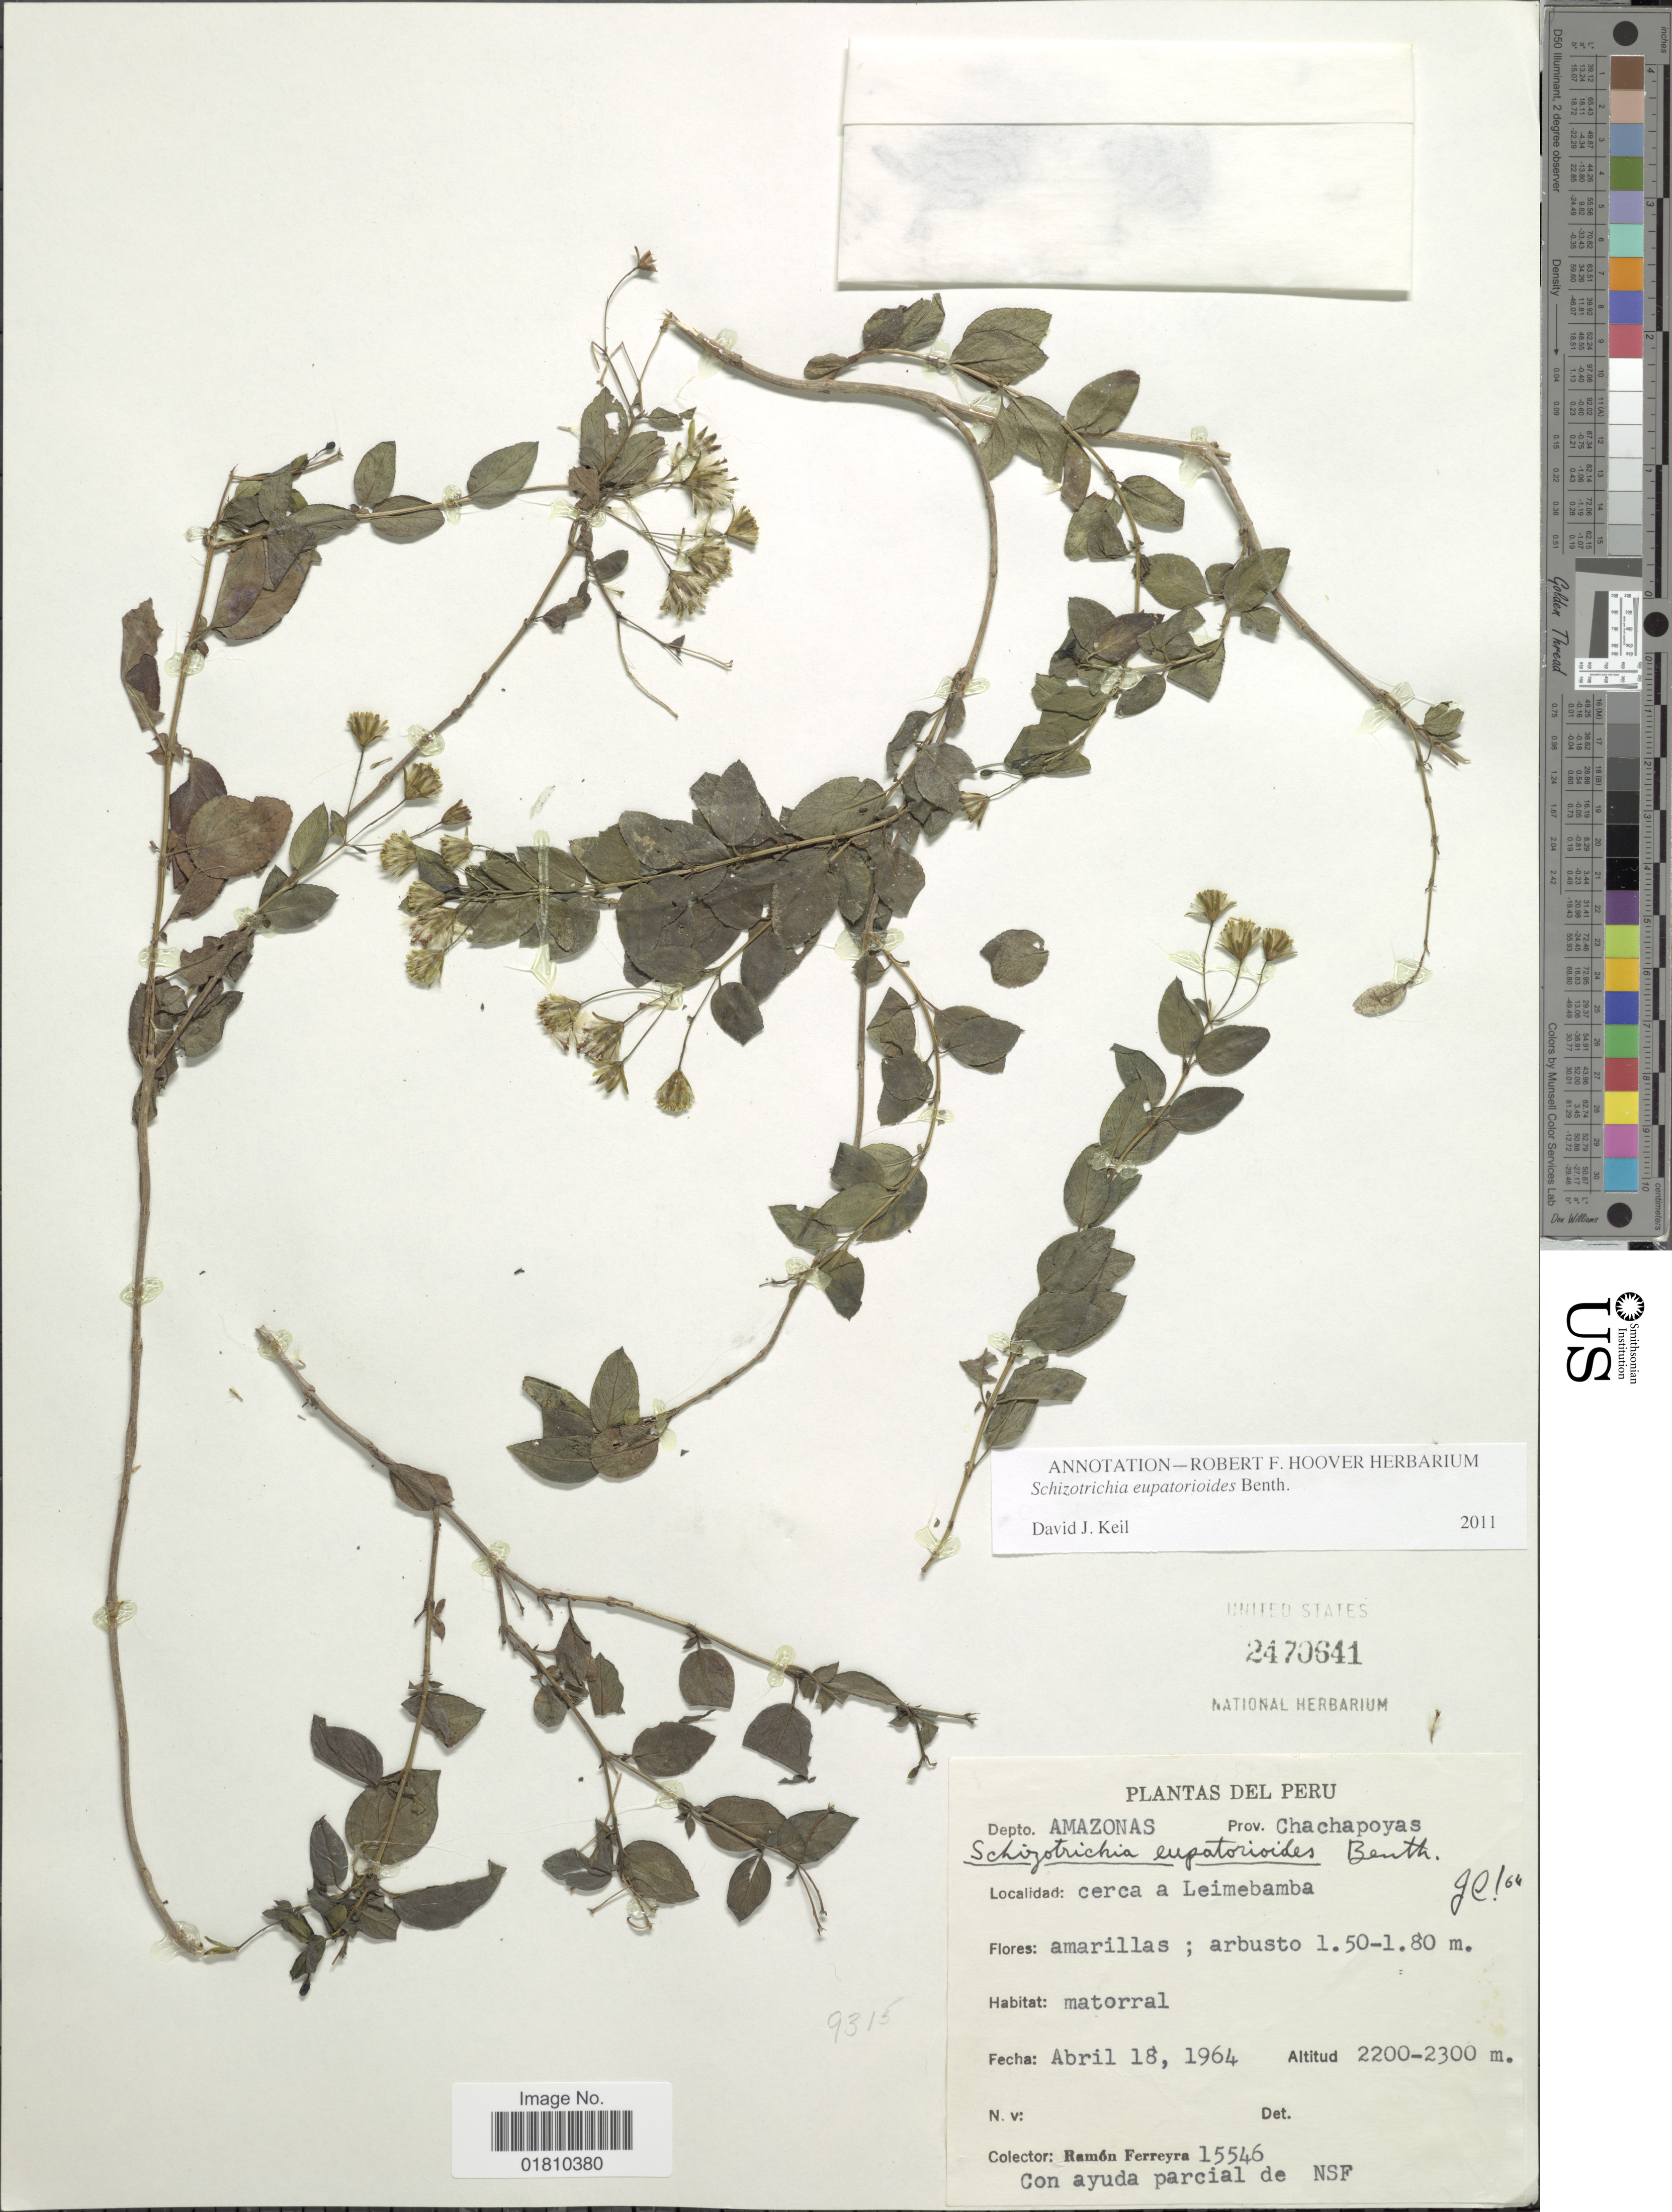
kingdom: Plantae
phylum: Tracheophyta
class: Magnoliopsida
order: Asterales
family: Asteraceae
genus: Schizotrichia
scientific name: Schizotrichia eupatorioides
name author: Benth.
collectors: R. A. Ferreyra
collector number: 15546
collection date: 1964-04-18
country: Peru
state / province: Amazonas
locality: Prov. Chachapoyas, cerca a Leimebamba, matorral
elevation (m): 2200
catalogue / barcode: US 2470641